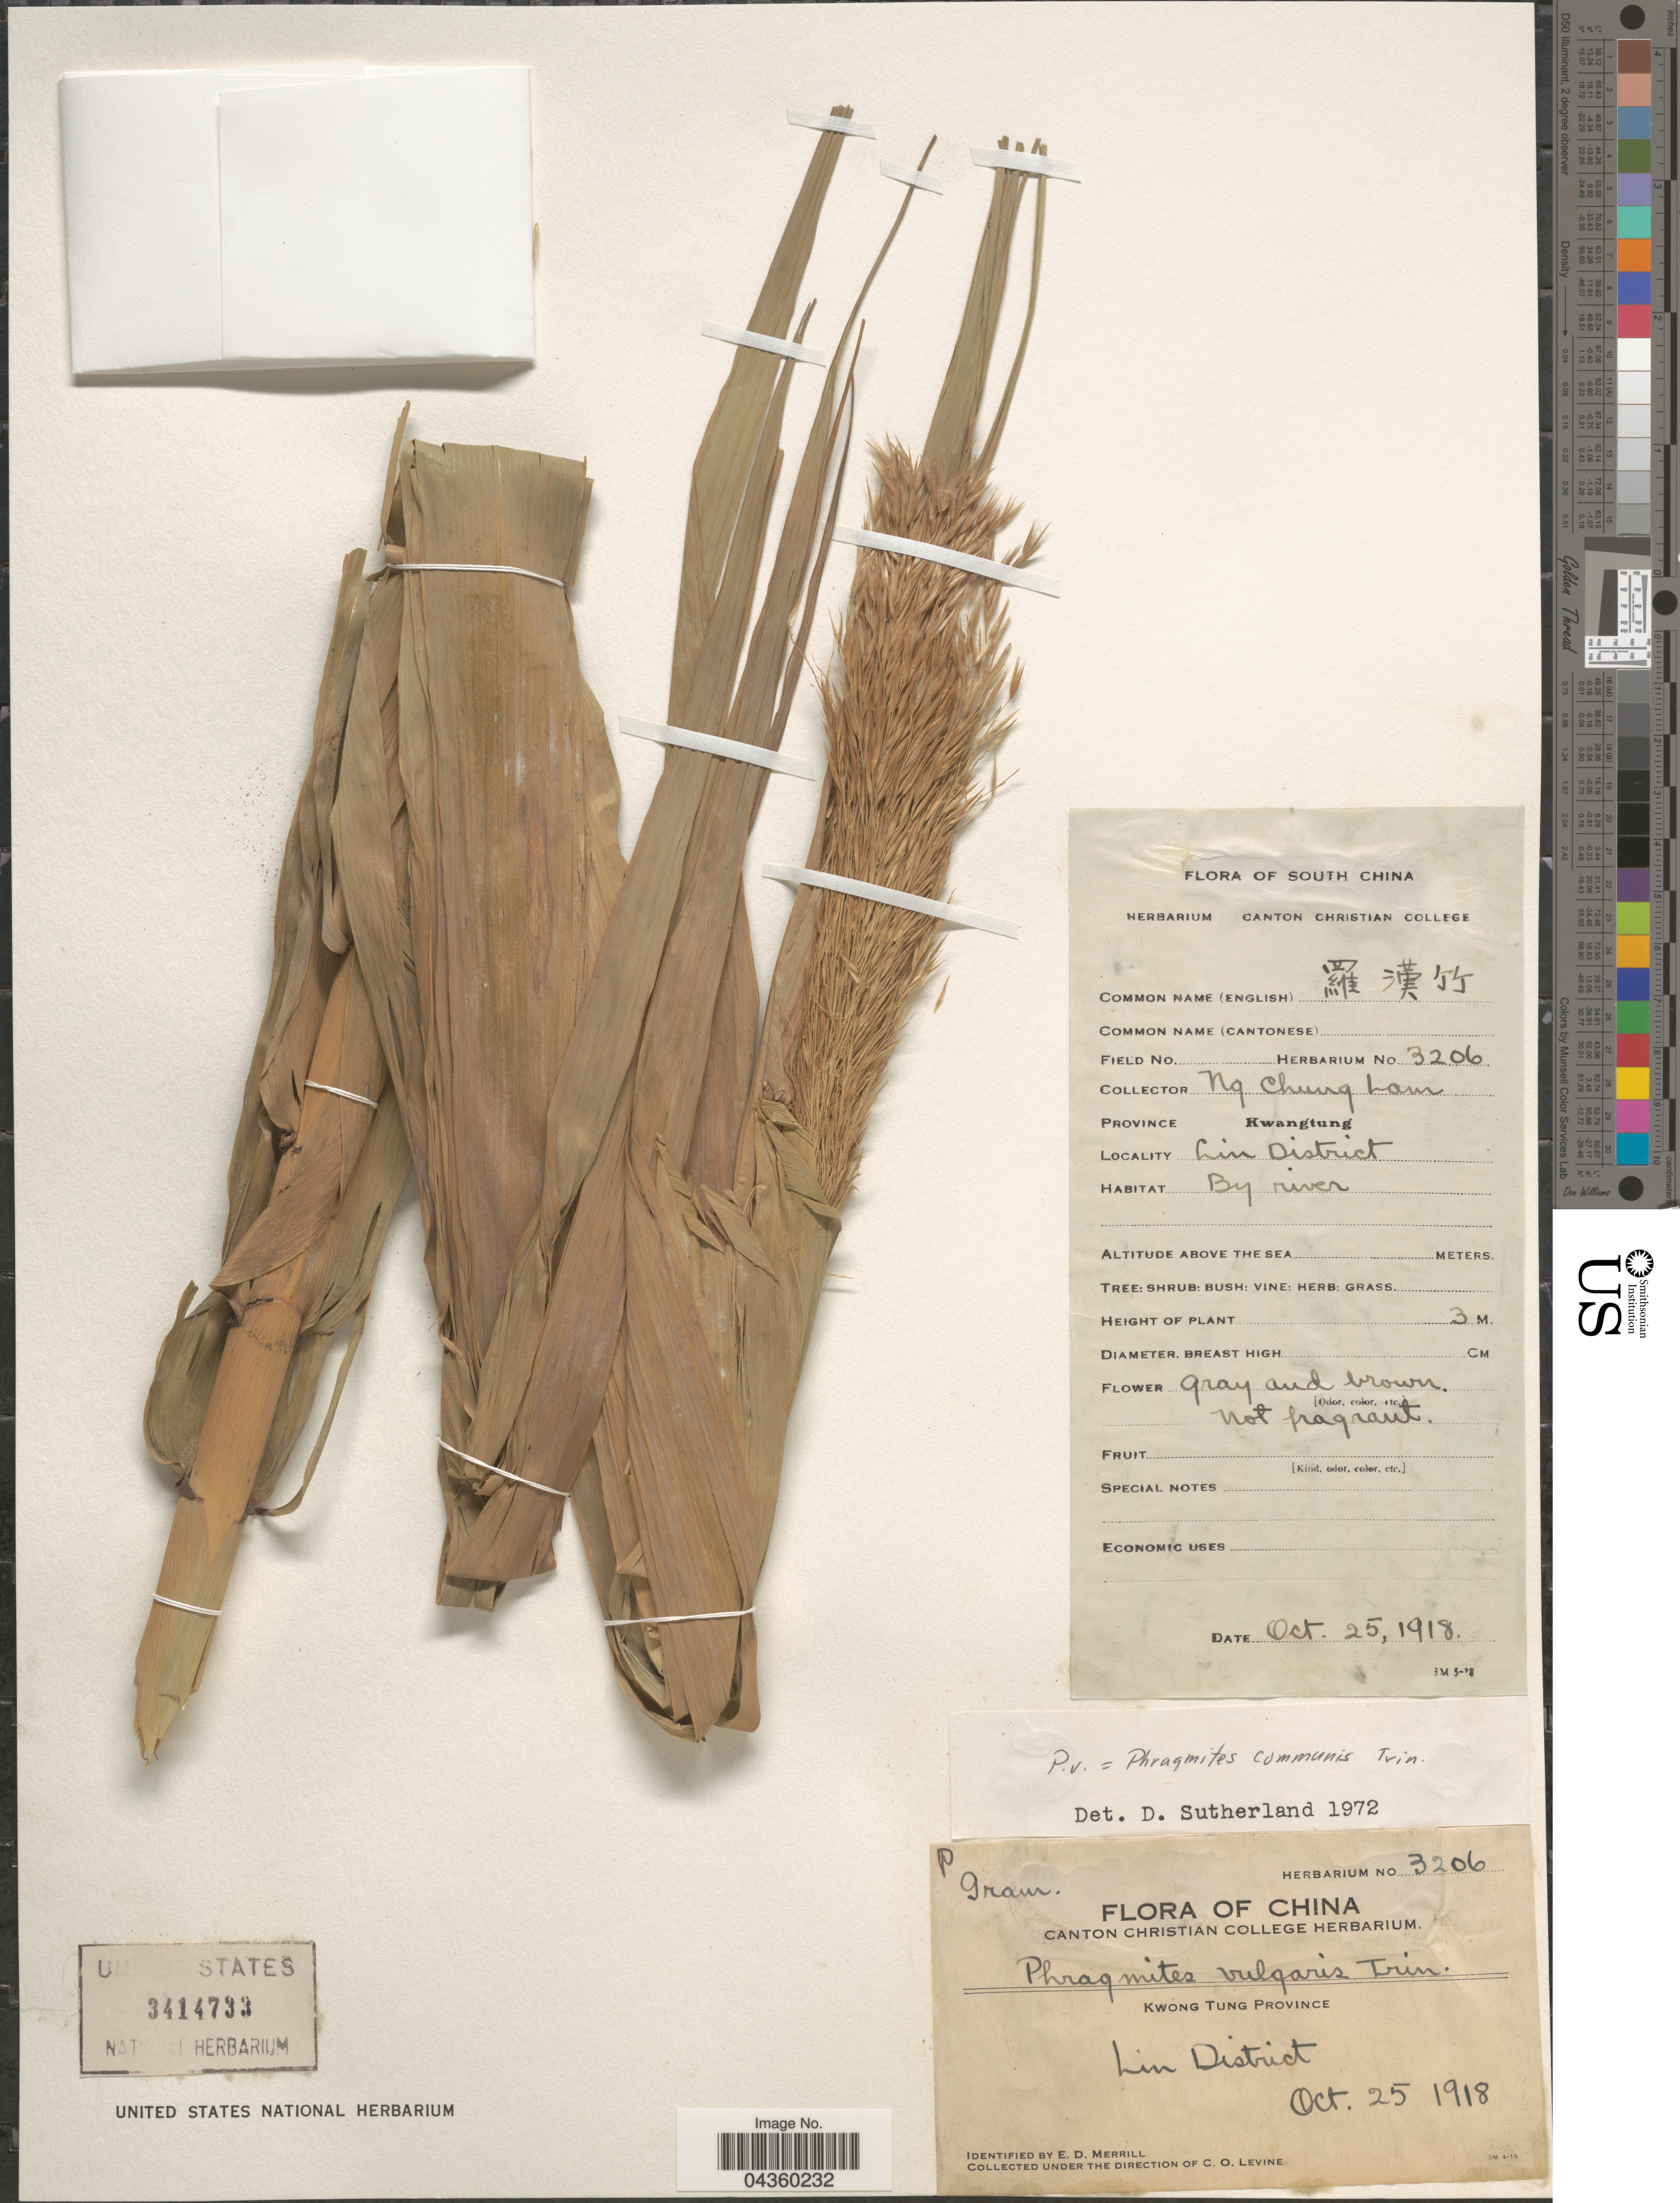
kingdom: Plantae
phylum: Tracheophyta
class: Liliopsida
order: Poales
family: Poaceae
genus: Phragmites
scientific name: Phragmites australis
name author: (Cav.) Trin. ex Steud.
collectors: N. C. Lam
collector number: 3206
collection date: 1918-10-25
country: China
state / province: Guangdong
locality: Province Kwangtung. Kwon Tung Province. Lin District.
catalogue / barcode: US 3414733